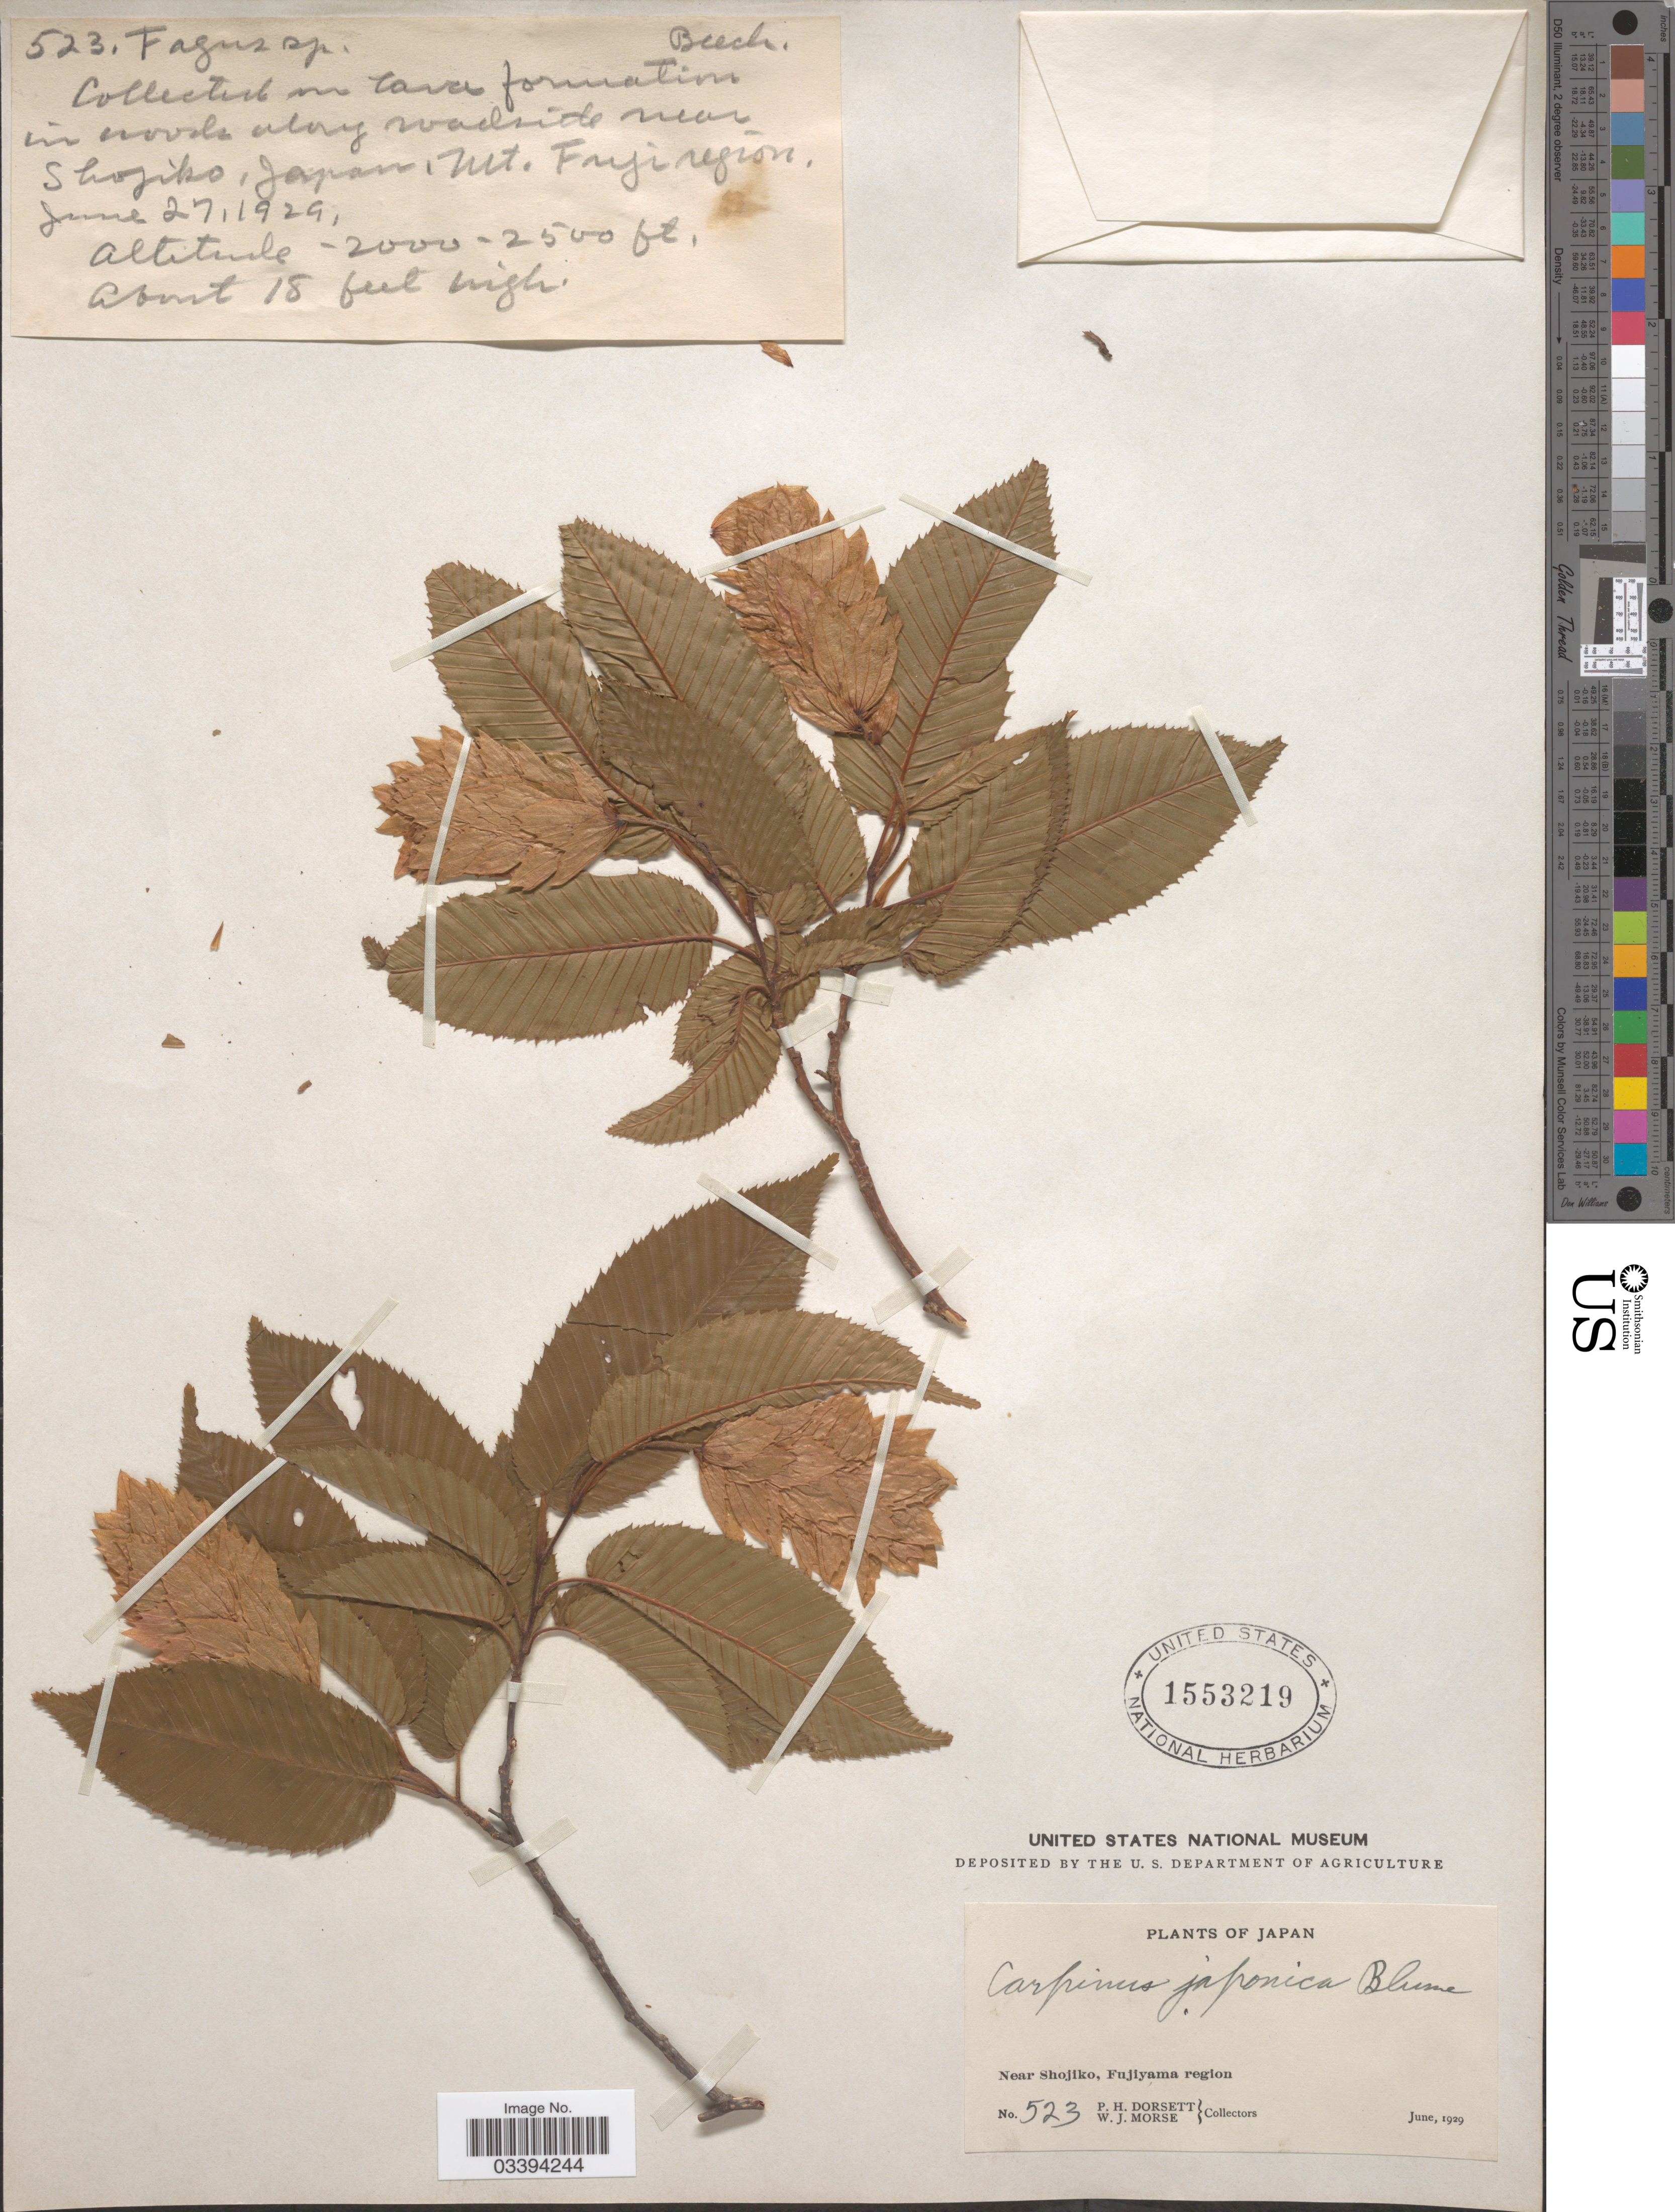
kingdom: Plantae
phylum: Tracheophyta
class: Magnoliopsida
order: Fagales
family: Betulaceae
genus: Carpinus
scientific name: Carpinus japonica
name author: Blume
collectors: P. H. Dorsett & W. J. Morse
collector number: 523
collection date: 1929-06-27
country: Japan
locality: Near Shojiko, Fujiyama region. Mt. Fuji region.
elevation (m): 610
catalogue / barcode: US 1553219